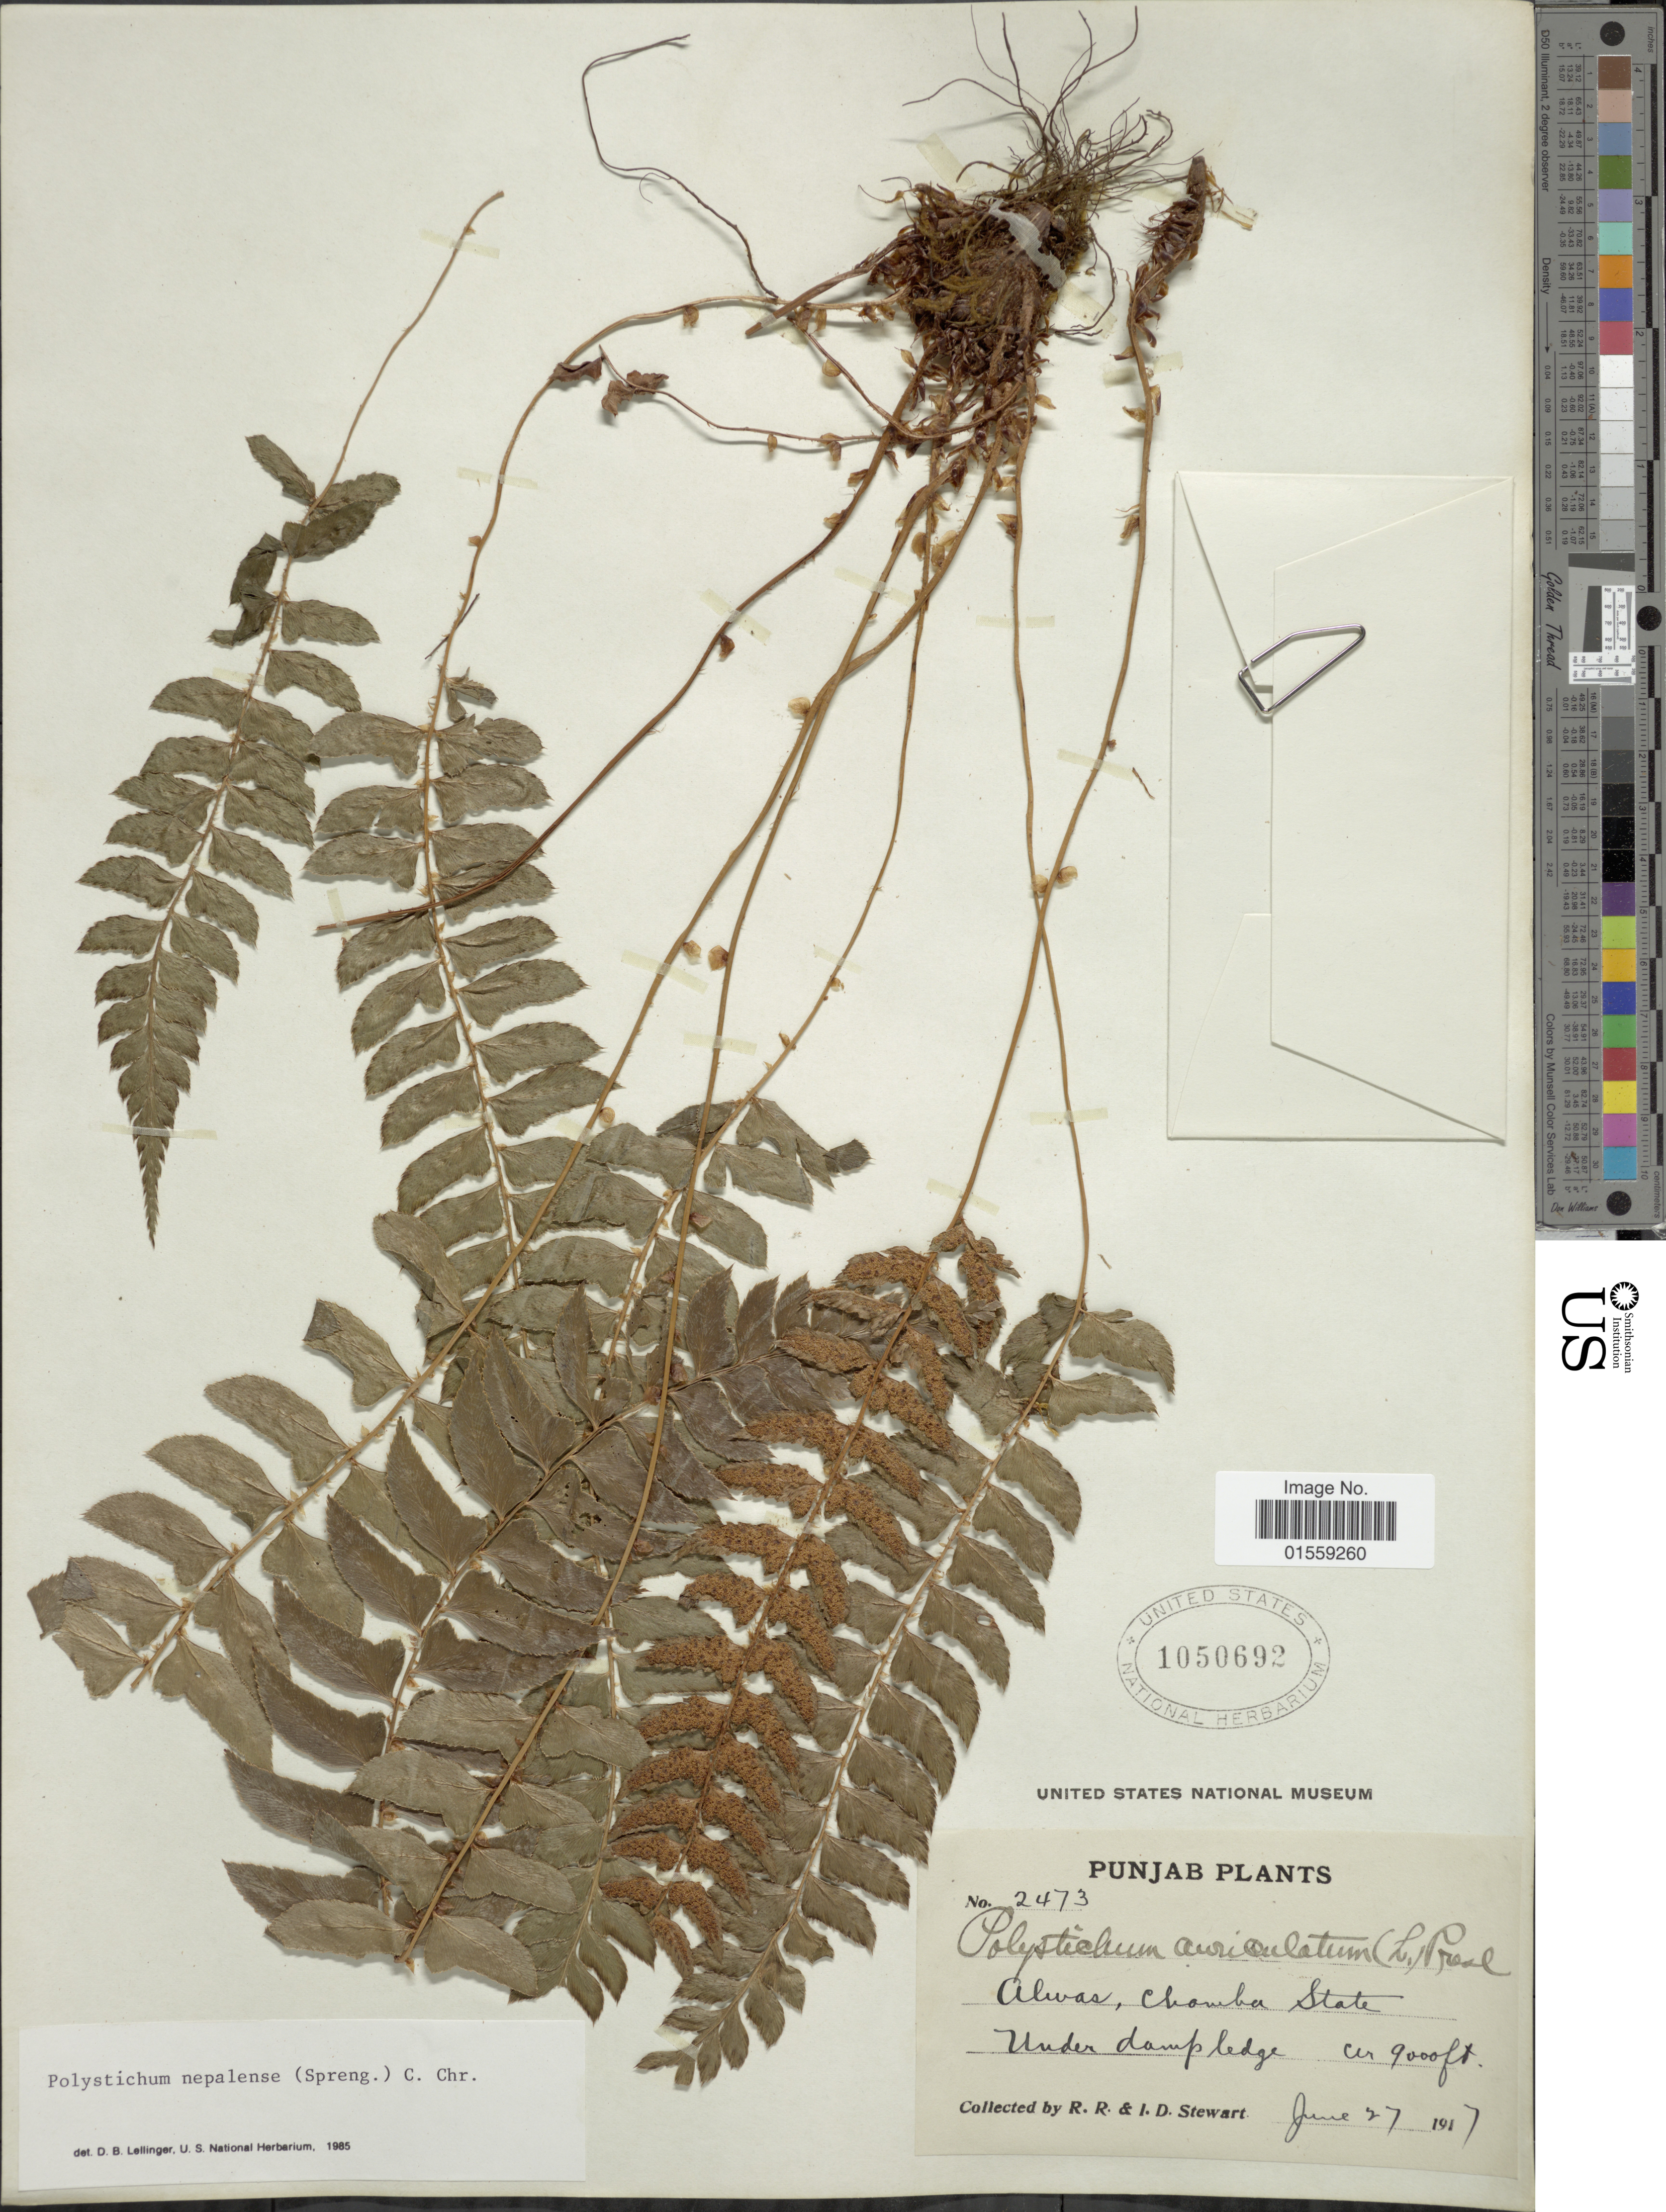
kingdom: Plantae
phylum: Tracheophyta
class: Polypodiopsida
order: Polypodiales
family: Dryopteridaceae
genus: Polystichum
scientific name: Polystichum nepalense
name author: (Spreng.) C. Chr.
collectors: R. R. Stewart & I. Stewart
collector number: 2473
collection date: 1917-06-27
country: India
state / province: Punjab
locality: Alivas, Chamba State Under damp ledge.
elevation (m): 2743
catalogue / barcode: US 1050692